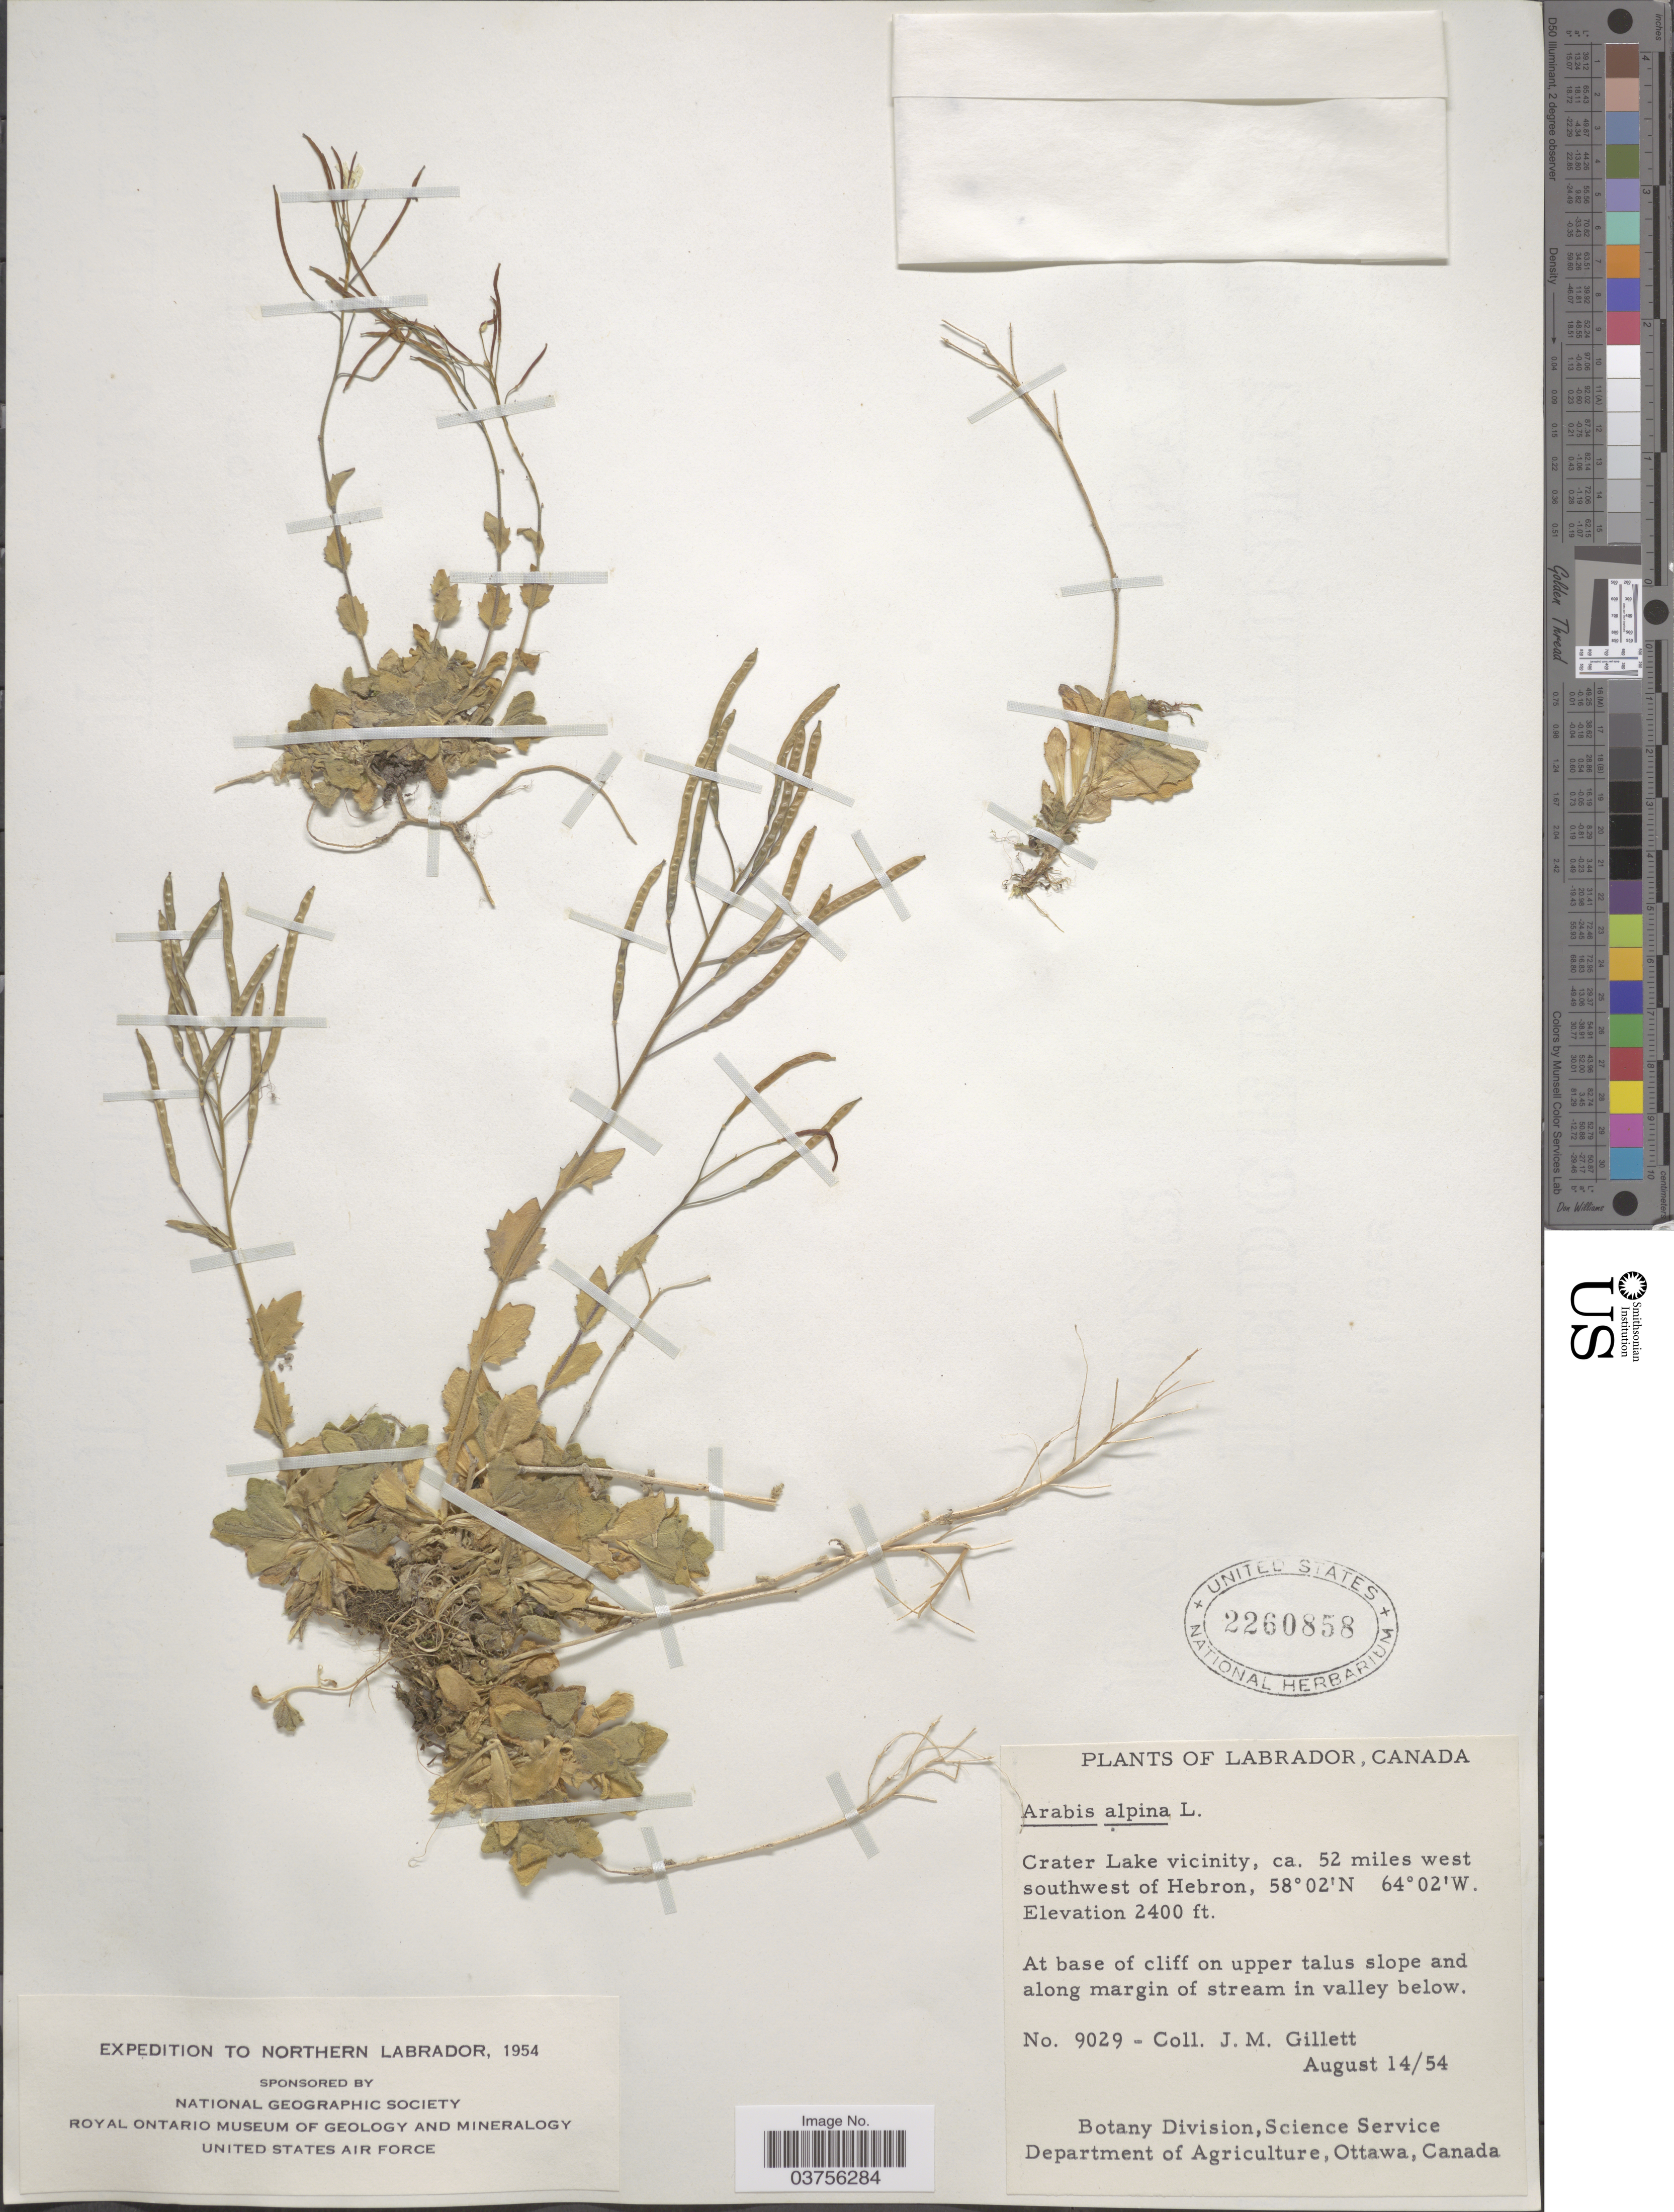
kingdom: Plantae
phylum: Tracheophyta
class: Magnoliopsida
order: Brassicales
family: Brassicaceae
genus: Arabis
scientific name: Arabis alpina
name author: L.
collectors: J. M. Gillett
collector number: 9029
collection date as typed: Transcribed d/m/y: 14/8/54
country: Canada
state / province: Newfoundland and Labrador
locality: Northern Labrador. Labrador. Crater Lake vicinity, ca. 52 miles west southwest of Hebron.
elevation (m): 732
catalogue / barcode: US 2260858